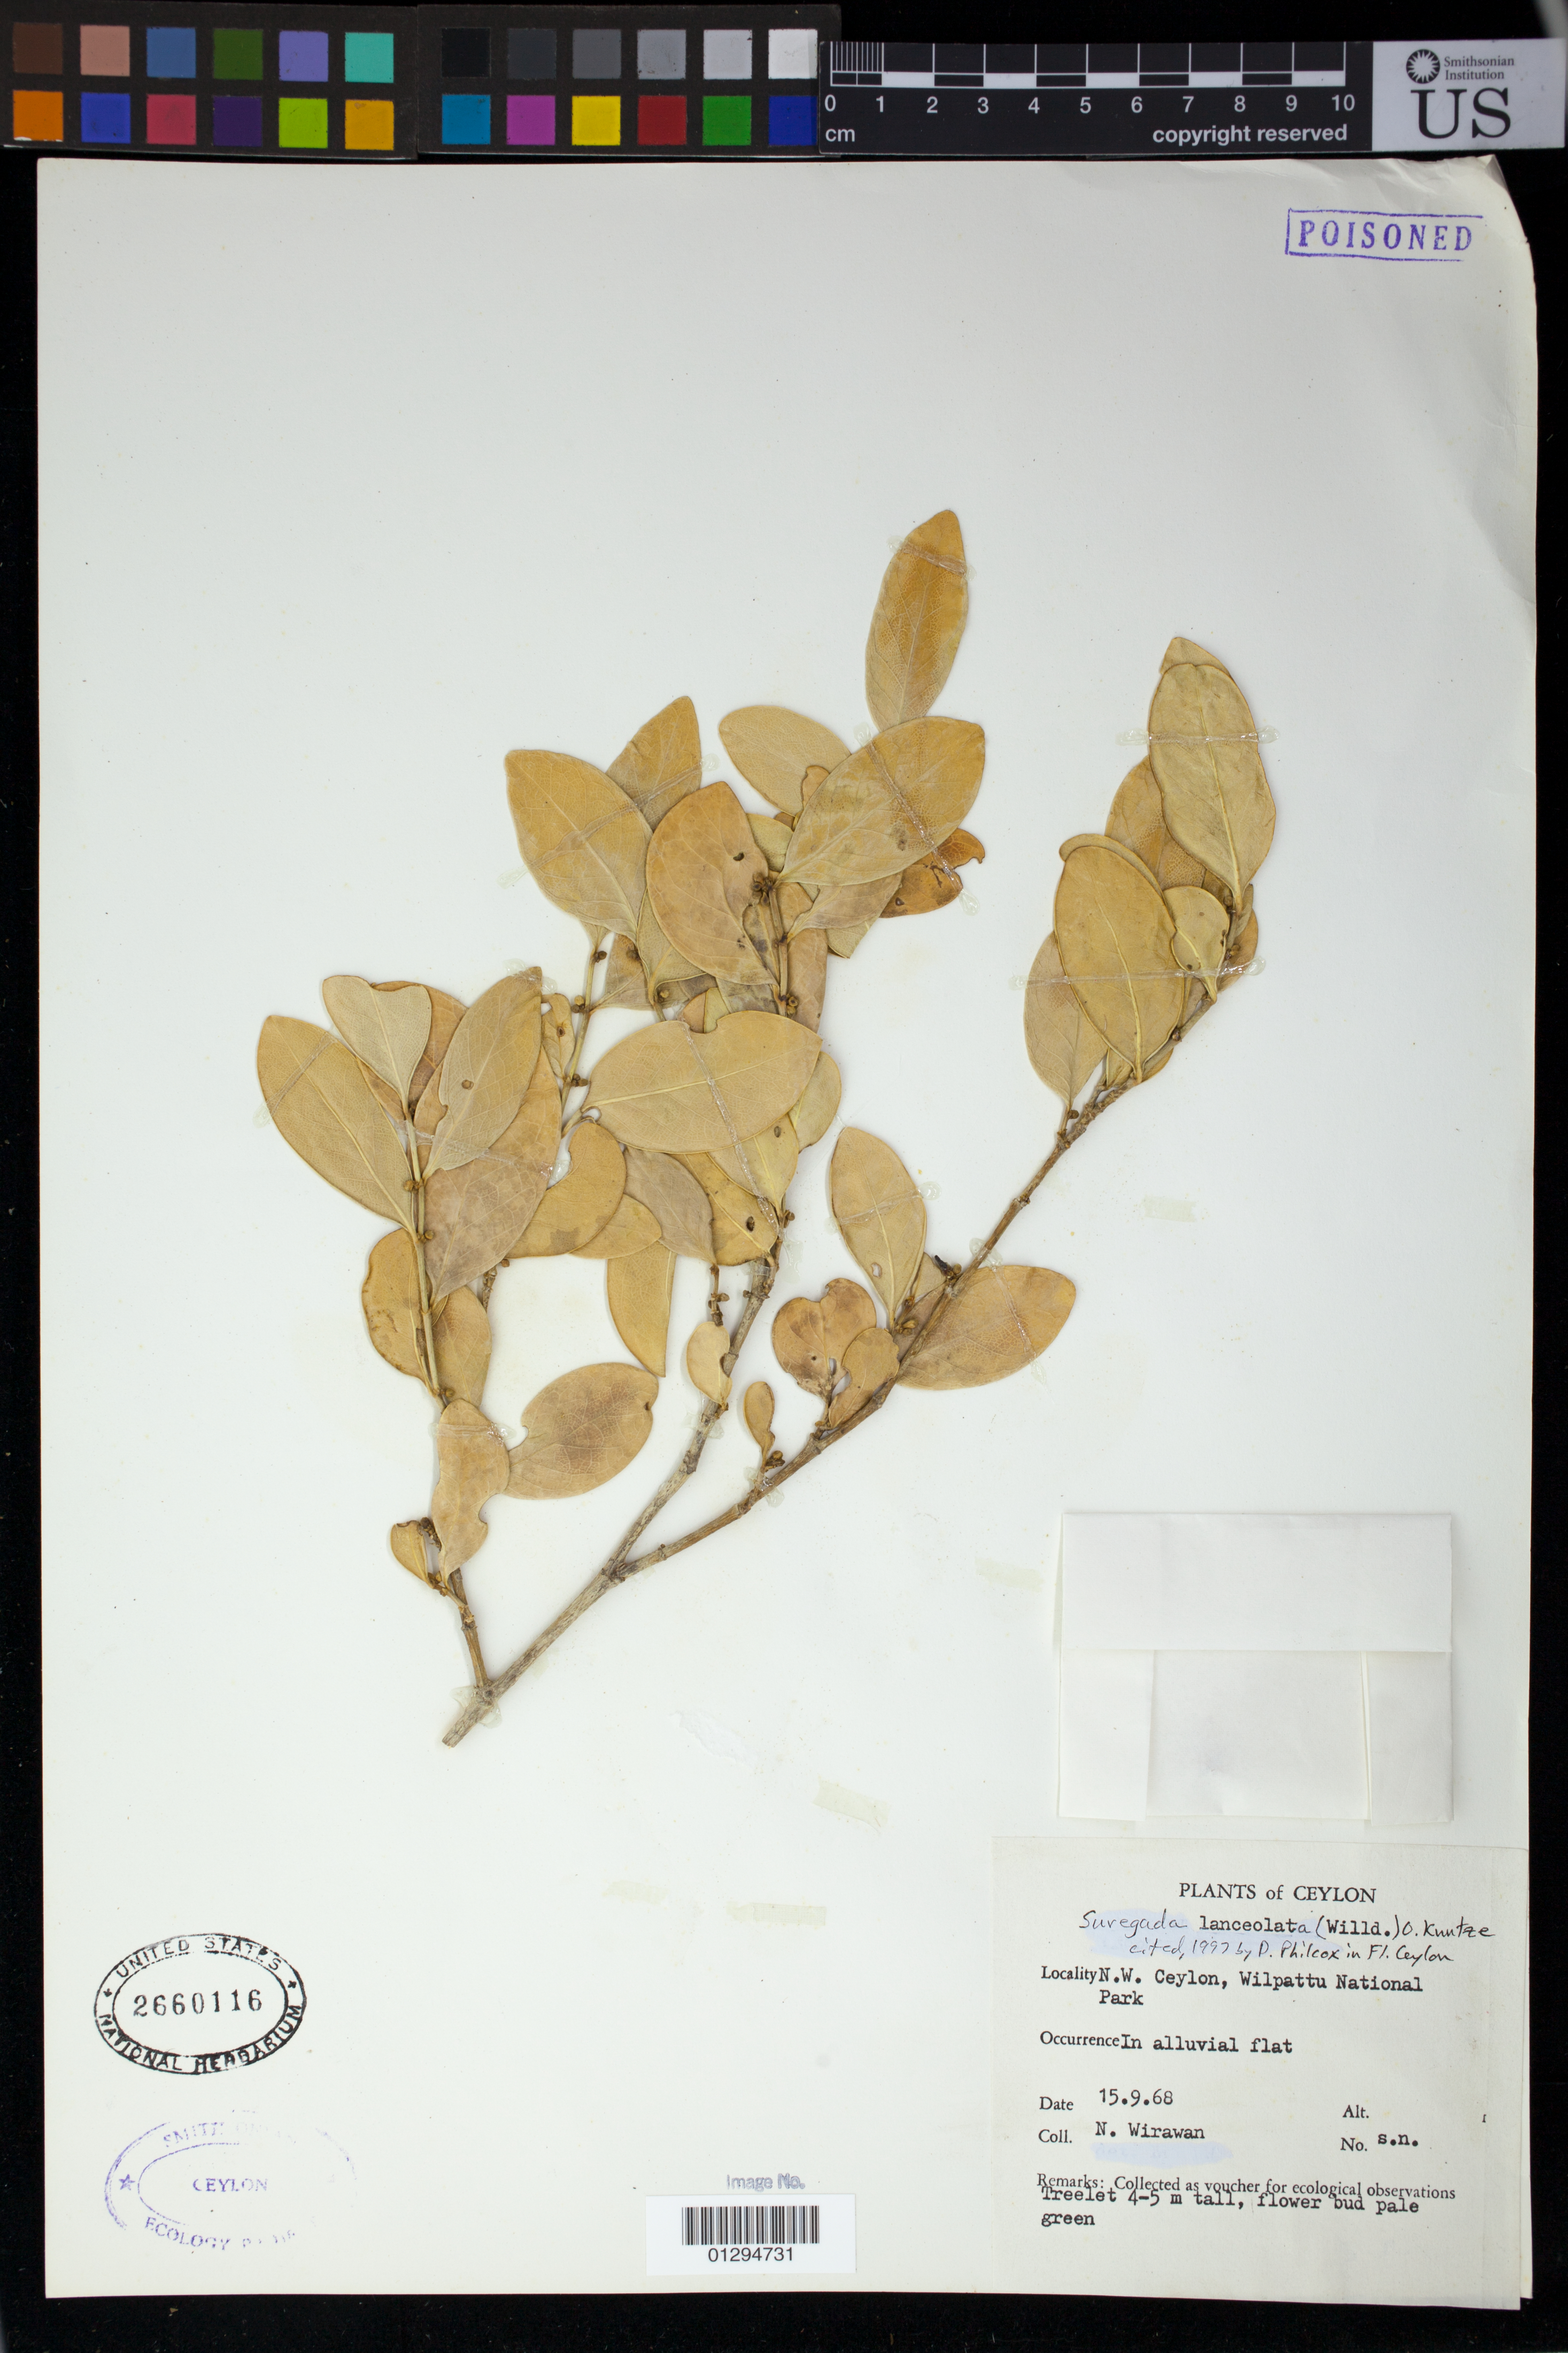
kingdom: Plantae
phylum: Tracheophyta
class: Magnoliopsida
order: Malpighiales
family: Euphorbiaceae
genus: Suregada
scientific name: Suregada lanceolata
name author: (Willd.) Kuntze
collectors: N. Wirawan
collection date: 1968-09-15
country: Sri Lanka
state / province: North Western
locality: N.W. Ceylon, Wilpattu National Park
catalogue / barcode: US 2660116